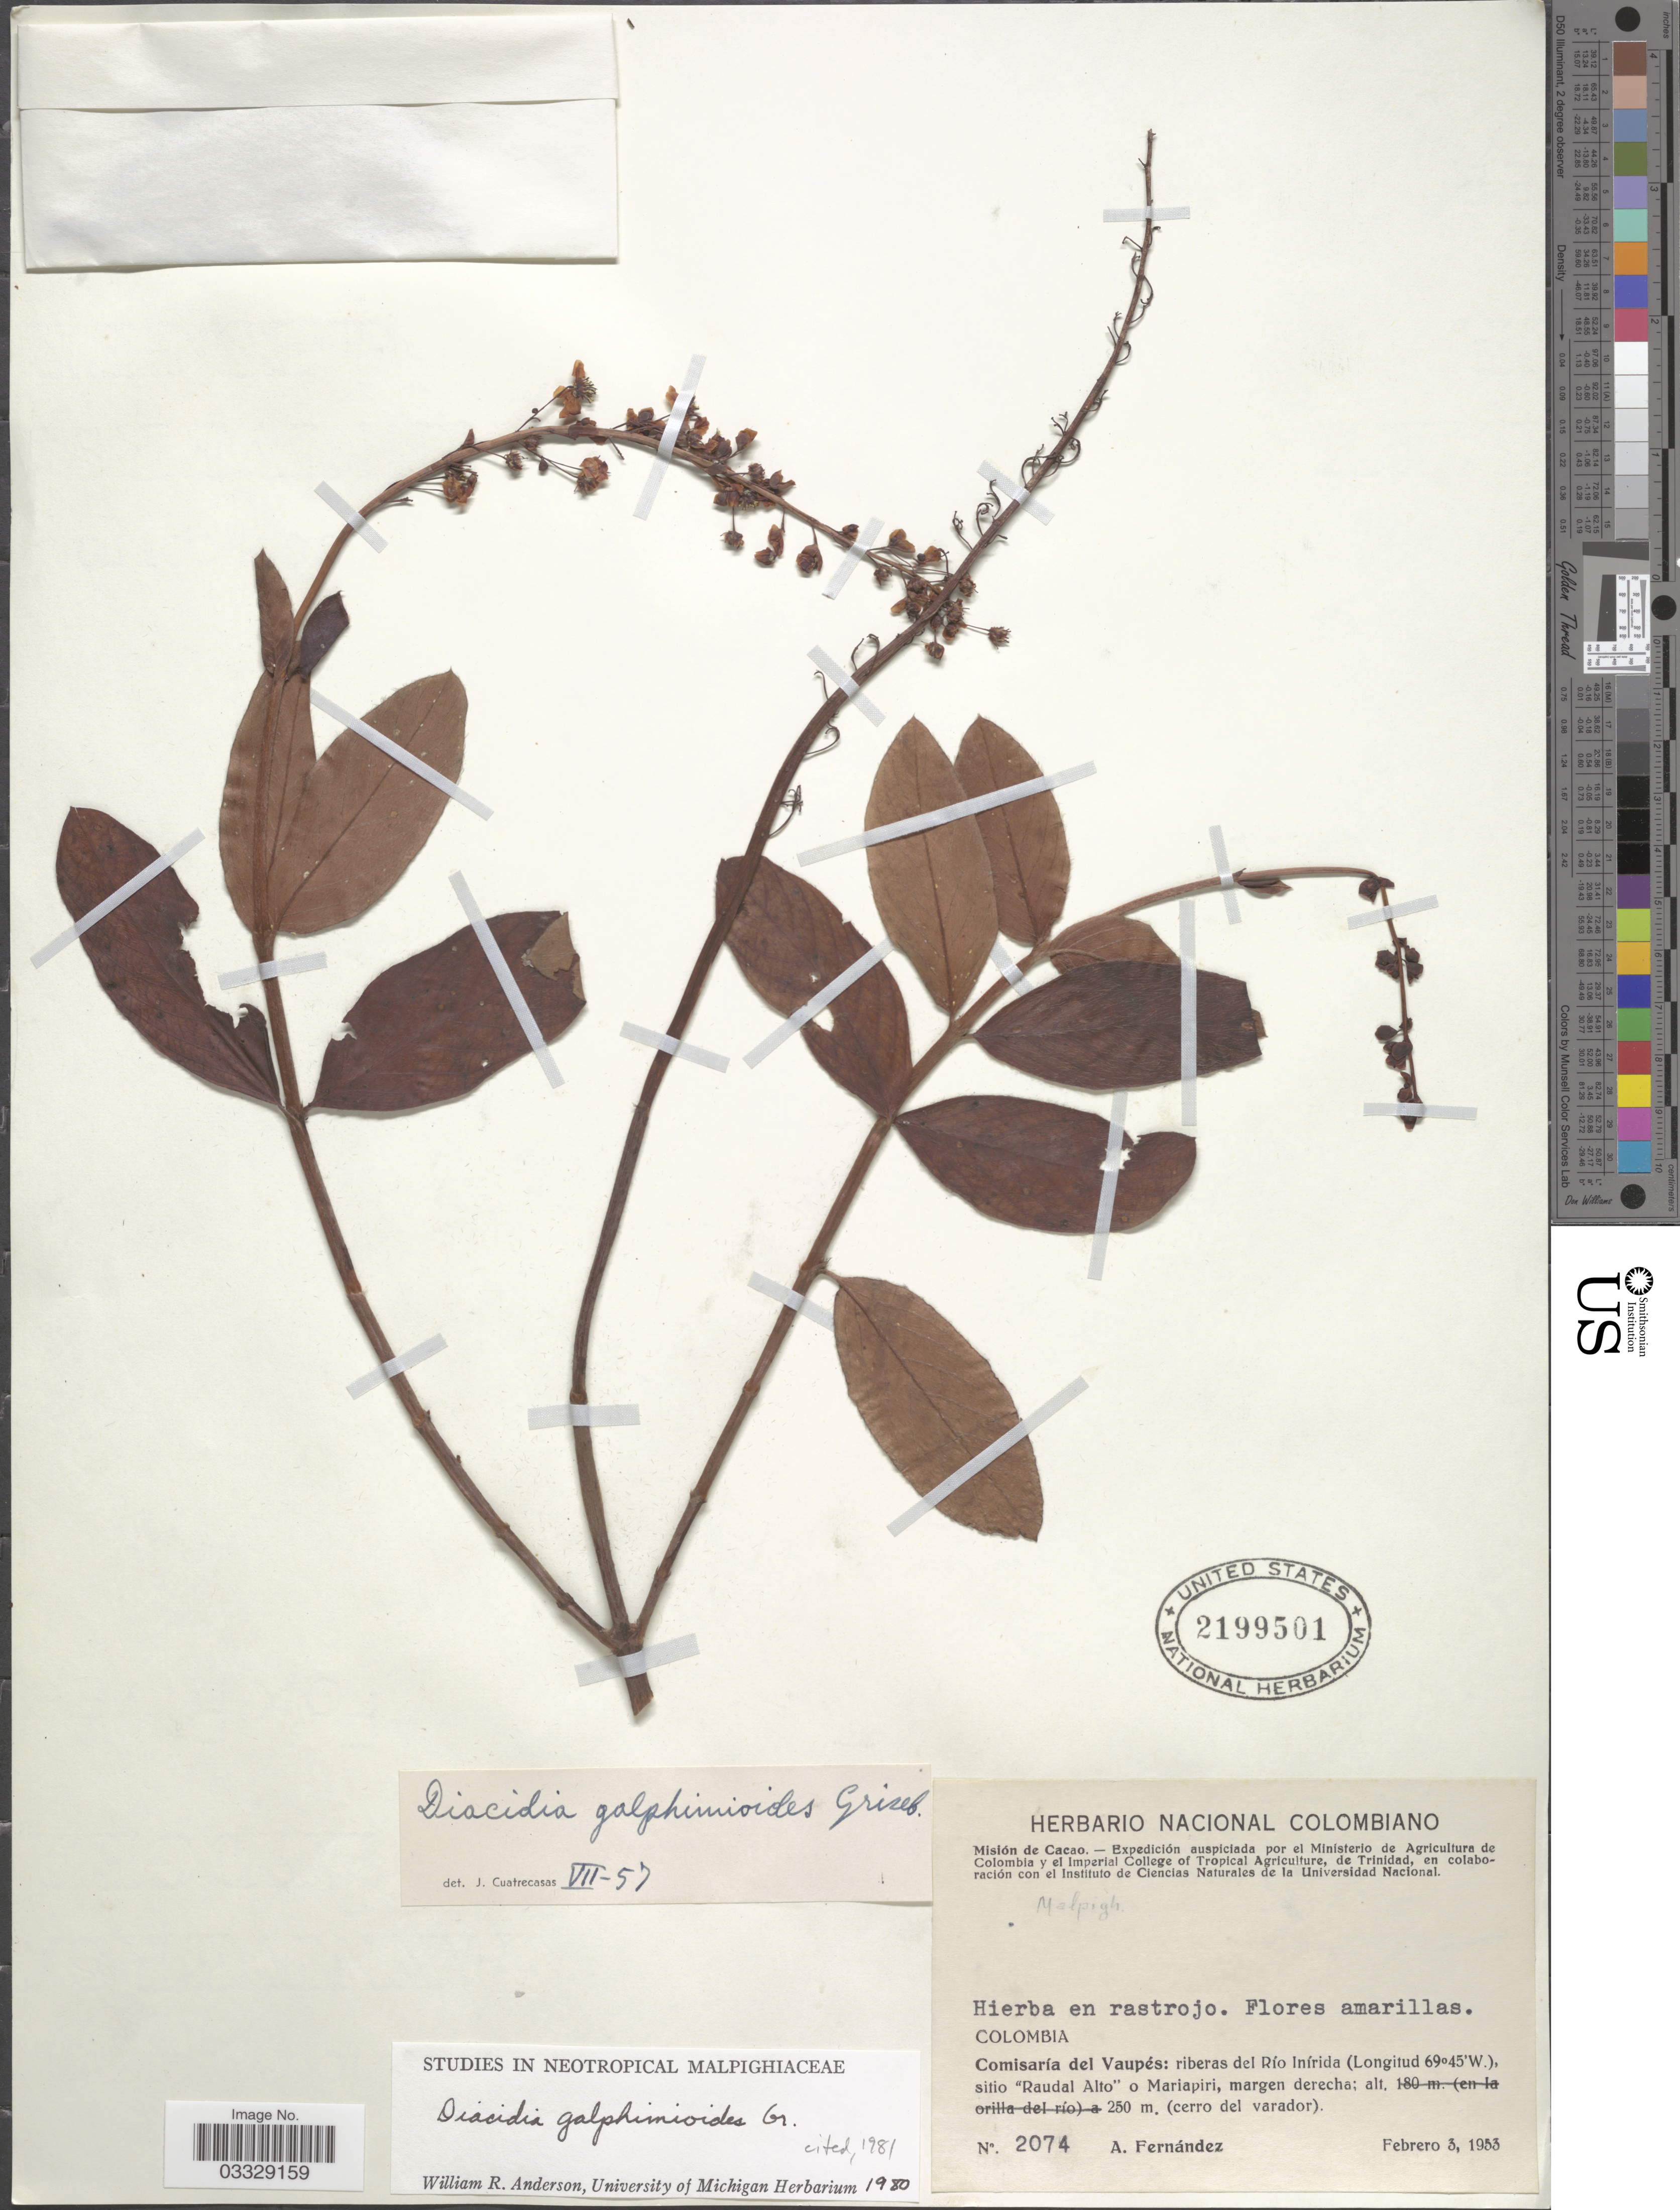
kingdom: Plantae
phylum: Tracheophyta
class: Magnoliopsida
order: Malpighiales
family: Malpighiaceae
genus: Diacidia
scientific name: Diacidia galphimioides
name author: Griseb.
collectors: A. Fernández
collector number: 2074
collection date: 1953-02-03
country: Colombia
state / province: Vaupés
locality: Comisaría del Vaupés: riberas del Río Inírida, sitio "Raudal Alto"o Mariapiri, margen derecha. (cerro del varador).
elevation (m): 250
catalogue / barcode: US 2199501